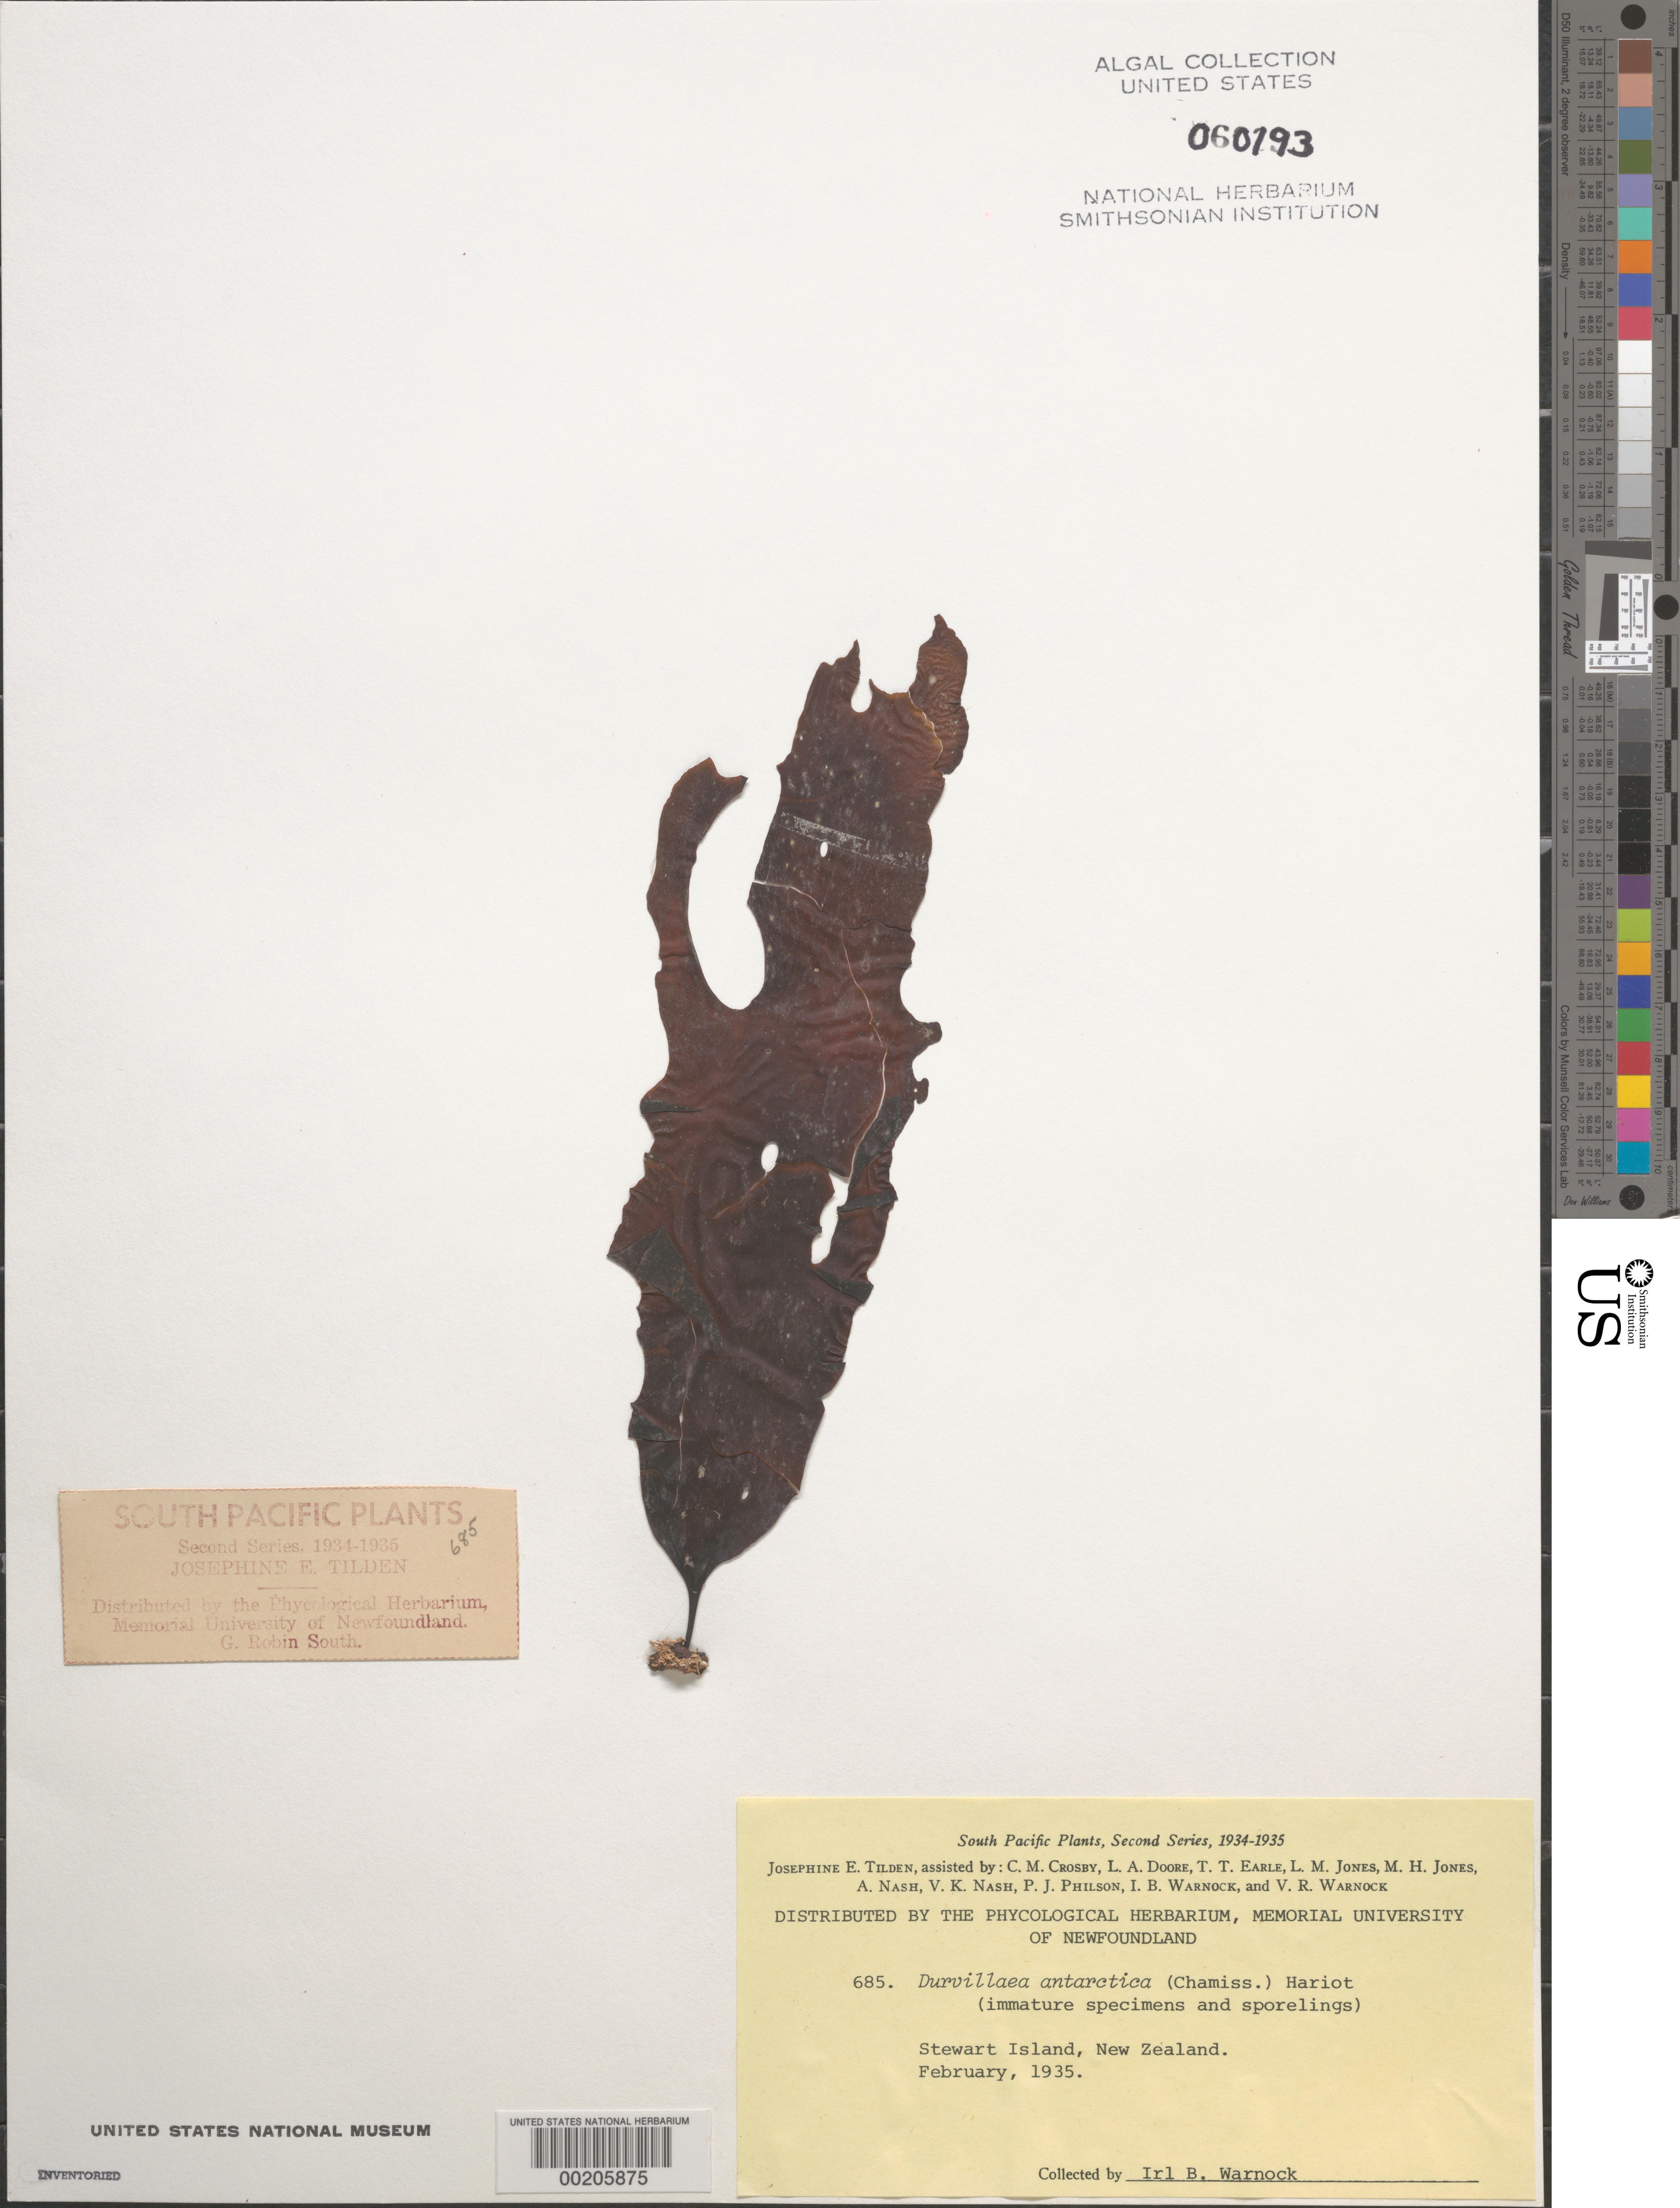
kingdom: Chromista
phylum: Ochrophyta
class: Phaeophyceae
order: Fucales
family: Durvillaeaceae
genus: Durvillaea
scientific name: Durvillaea antarctica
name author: (Cham.) P. Hariot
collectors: I. Warnock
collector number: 685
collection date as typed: Feb 1935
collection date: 1935-02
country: New Zealand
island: Stewart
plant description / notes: Tilden, South Pacific Plants, Second Series, 1934-1935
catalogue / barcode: US 60193